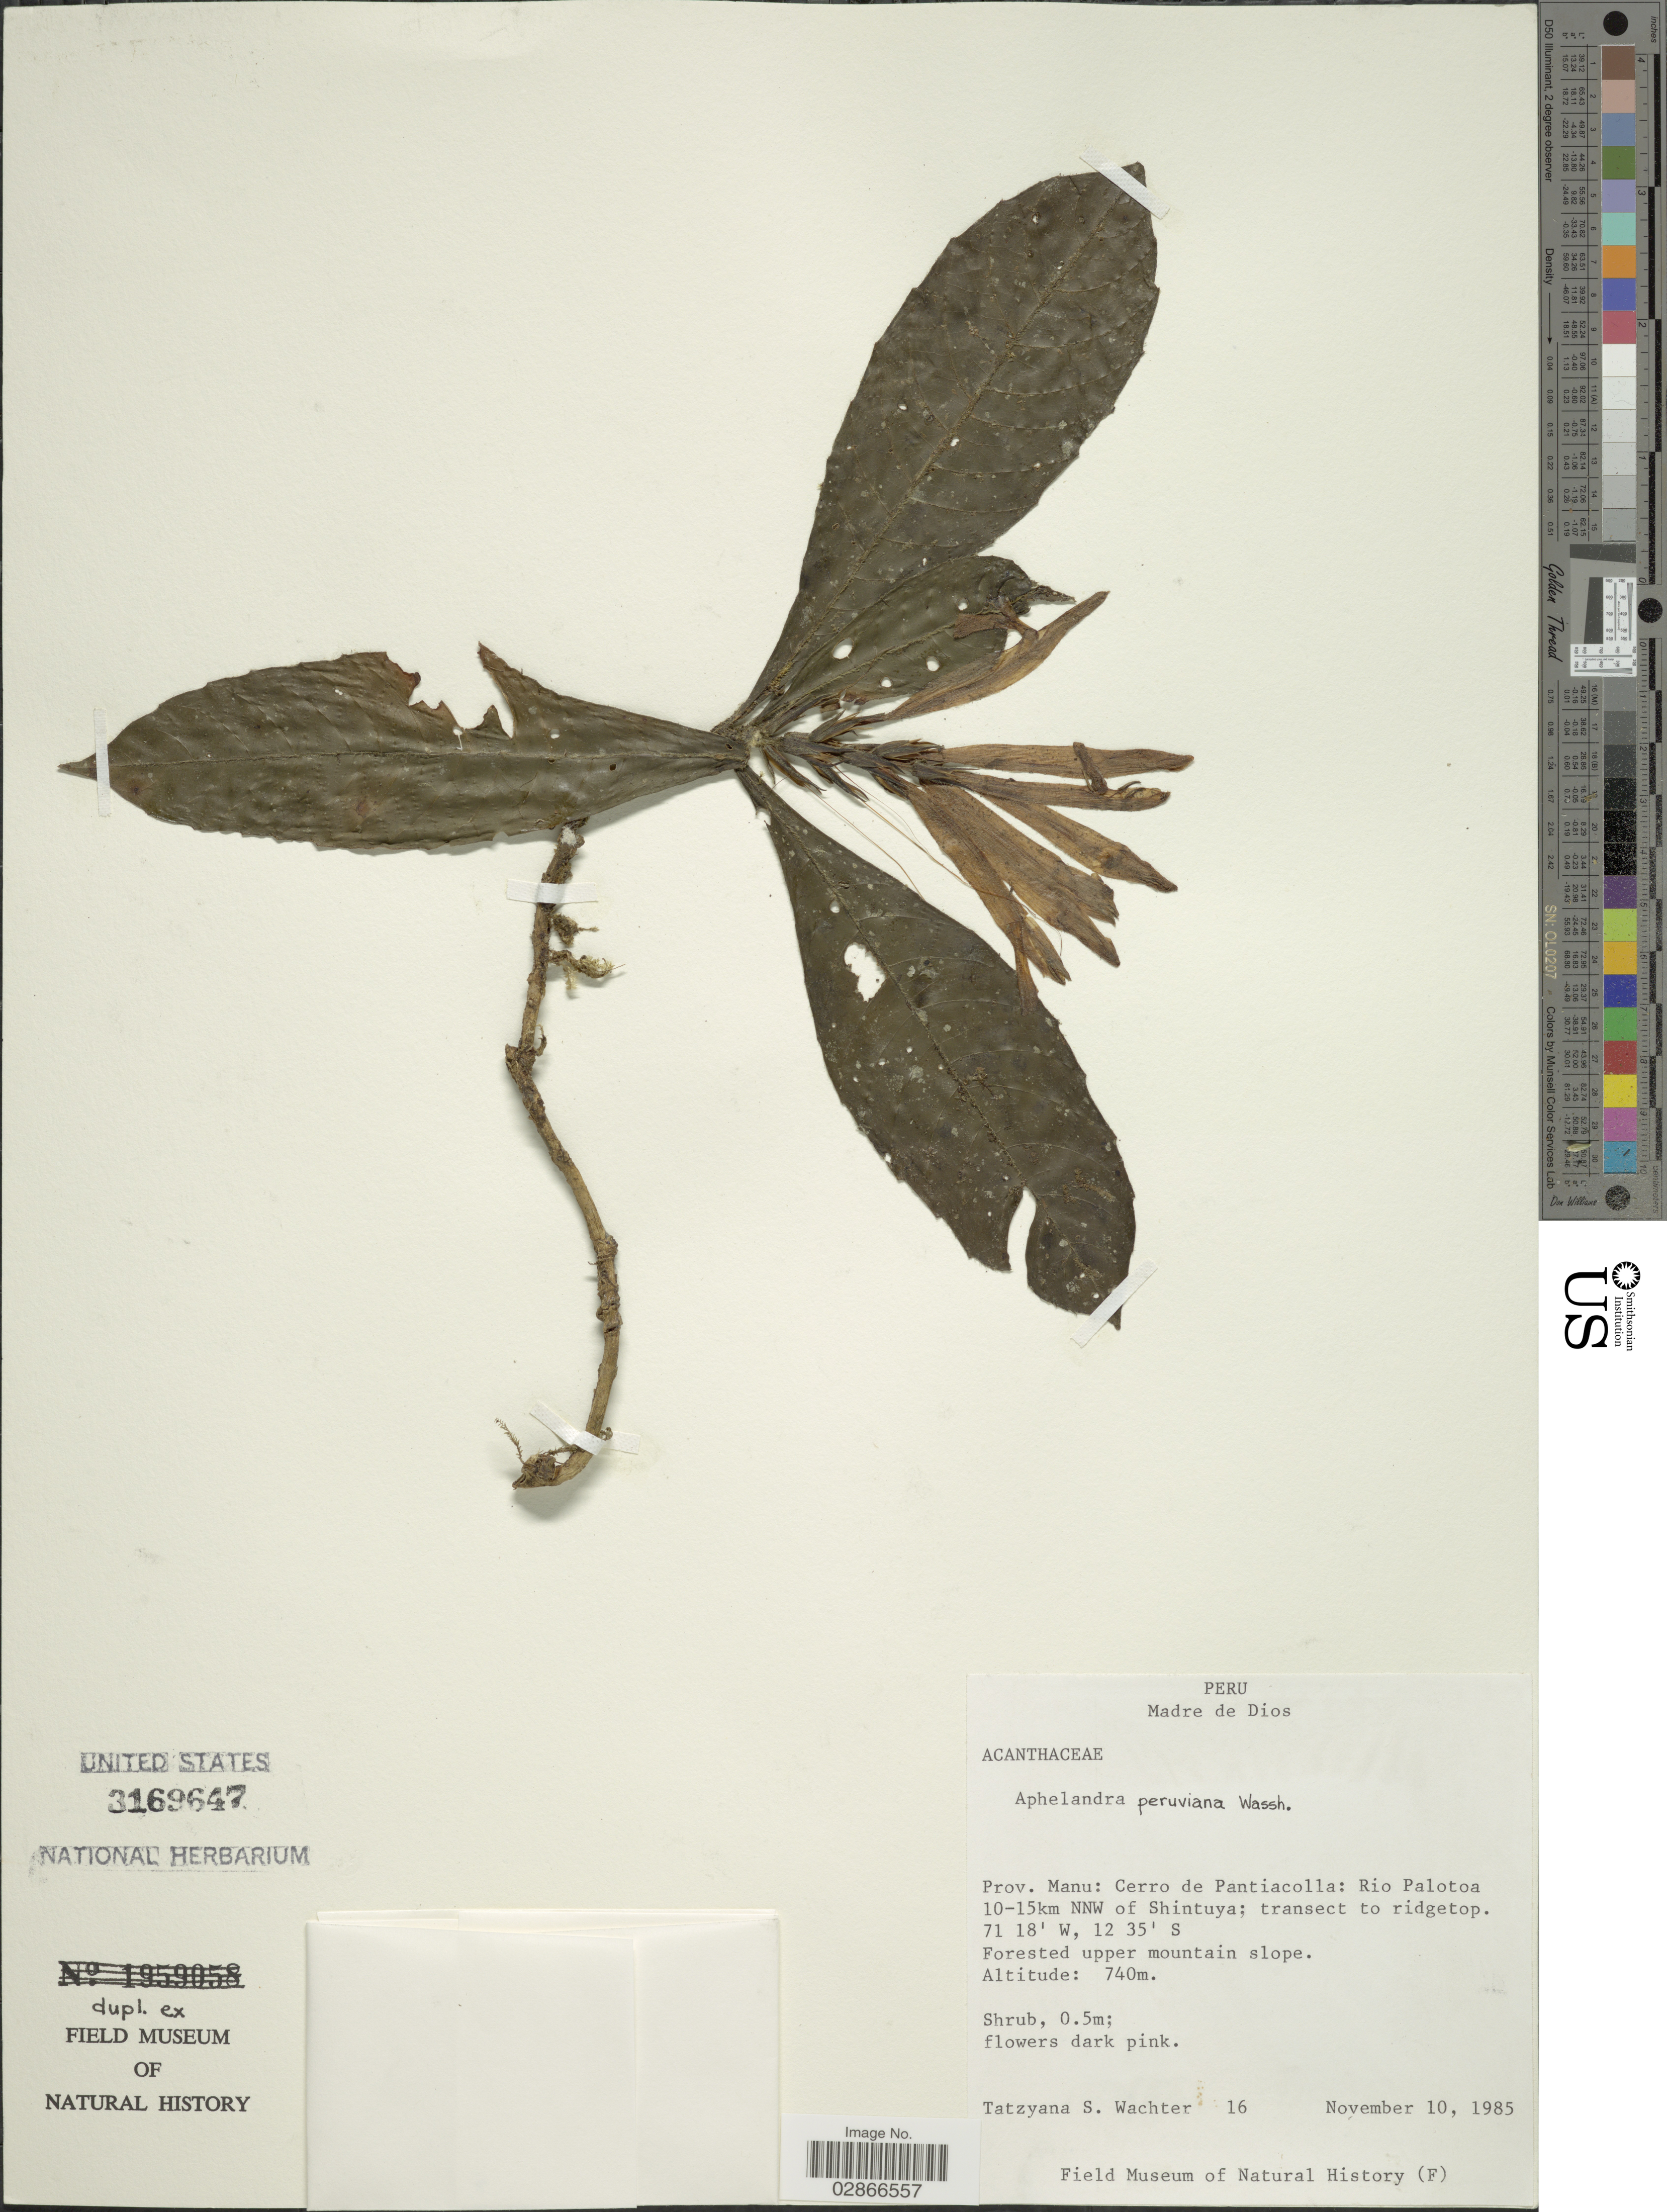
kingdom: Plantae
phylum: Tracheophyta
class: Magnoliopsida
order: Lamiales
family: Acanthaceae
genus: Aphelandra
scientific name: Aphelandra castanaefolia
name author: Britton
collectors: T. Wachter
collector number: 16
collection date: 1985-11-10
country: Peru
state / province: Madre de Dios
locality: Prov. Manu: Cerro de Pantiacolla: Rio Palotoa 10-15 km NNW of Shintuya; transect to ridgetop.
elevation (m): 740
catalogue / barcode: US 3169647